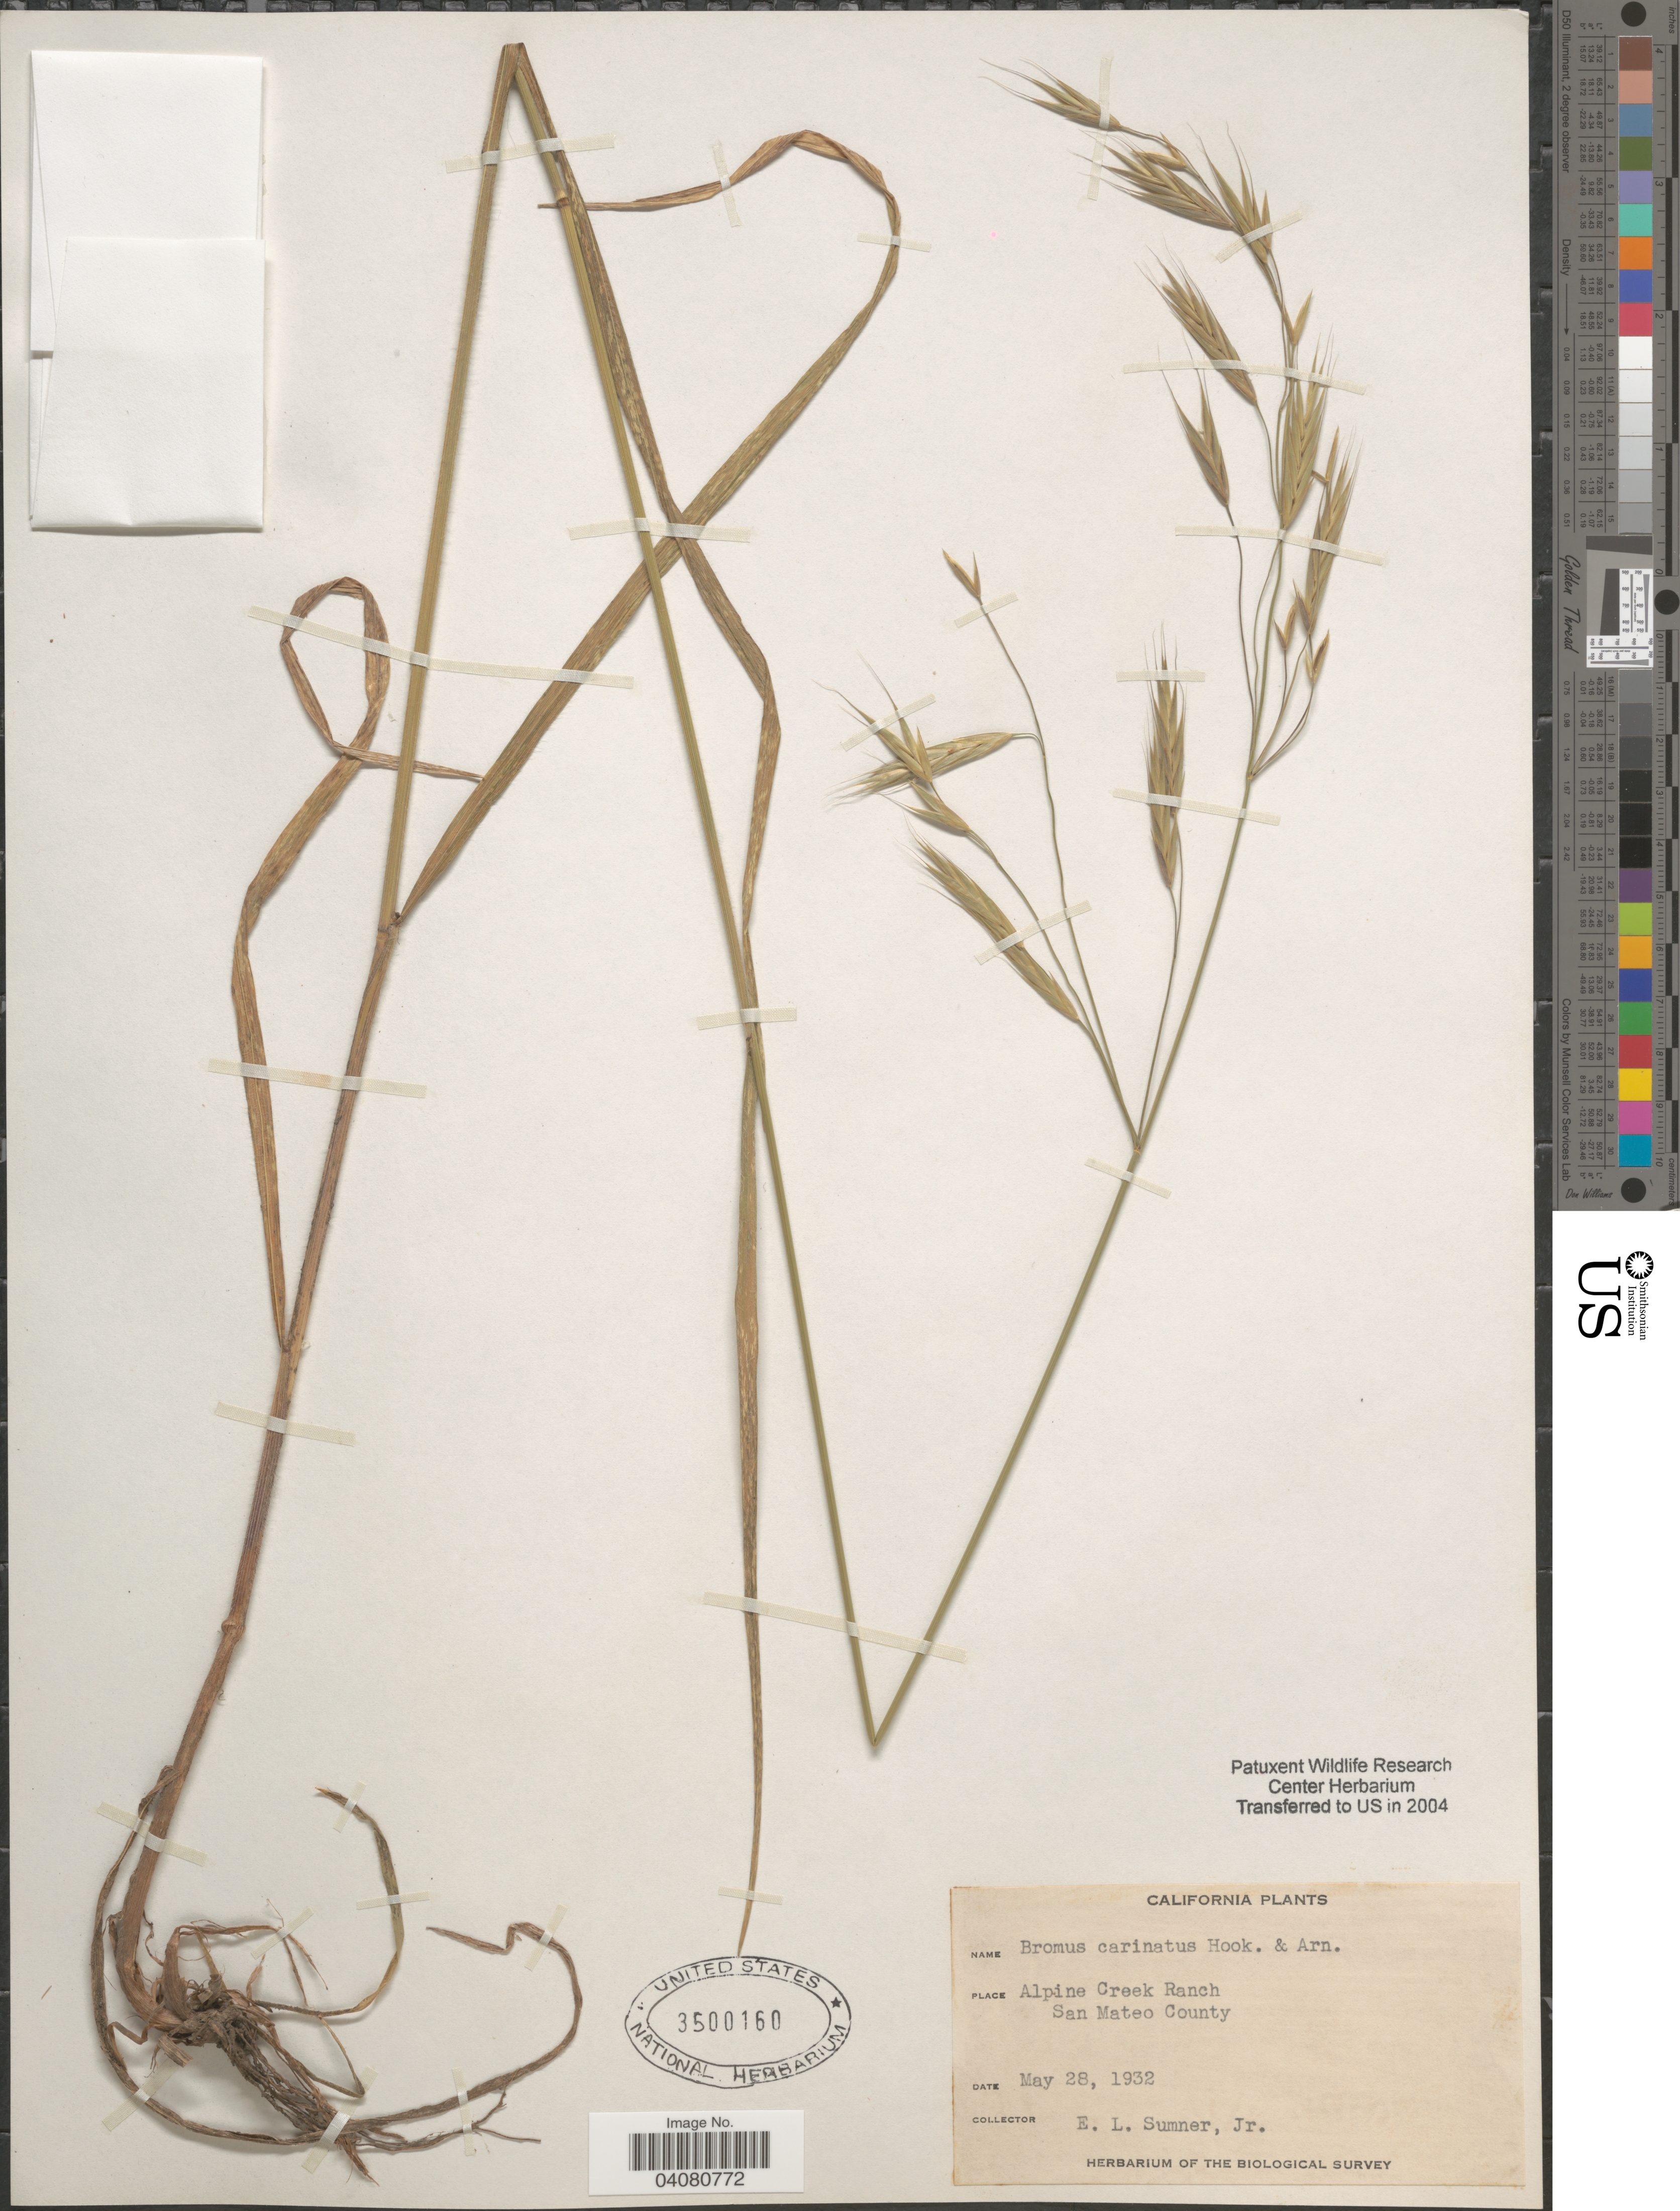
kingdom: Plantae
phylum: Tracheophyta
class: Liliopsida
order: Poales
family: Poaceae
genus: Bromus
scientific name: Bromus carinatus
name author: Hook. & Arn.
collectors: E. Sumner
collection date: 1932-05-28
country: United States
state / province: California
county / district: San Mateo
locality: Alpine Creek Ranch. San Mateo County. Herbarium of the Biological Survey.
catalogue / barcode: US 3500160